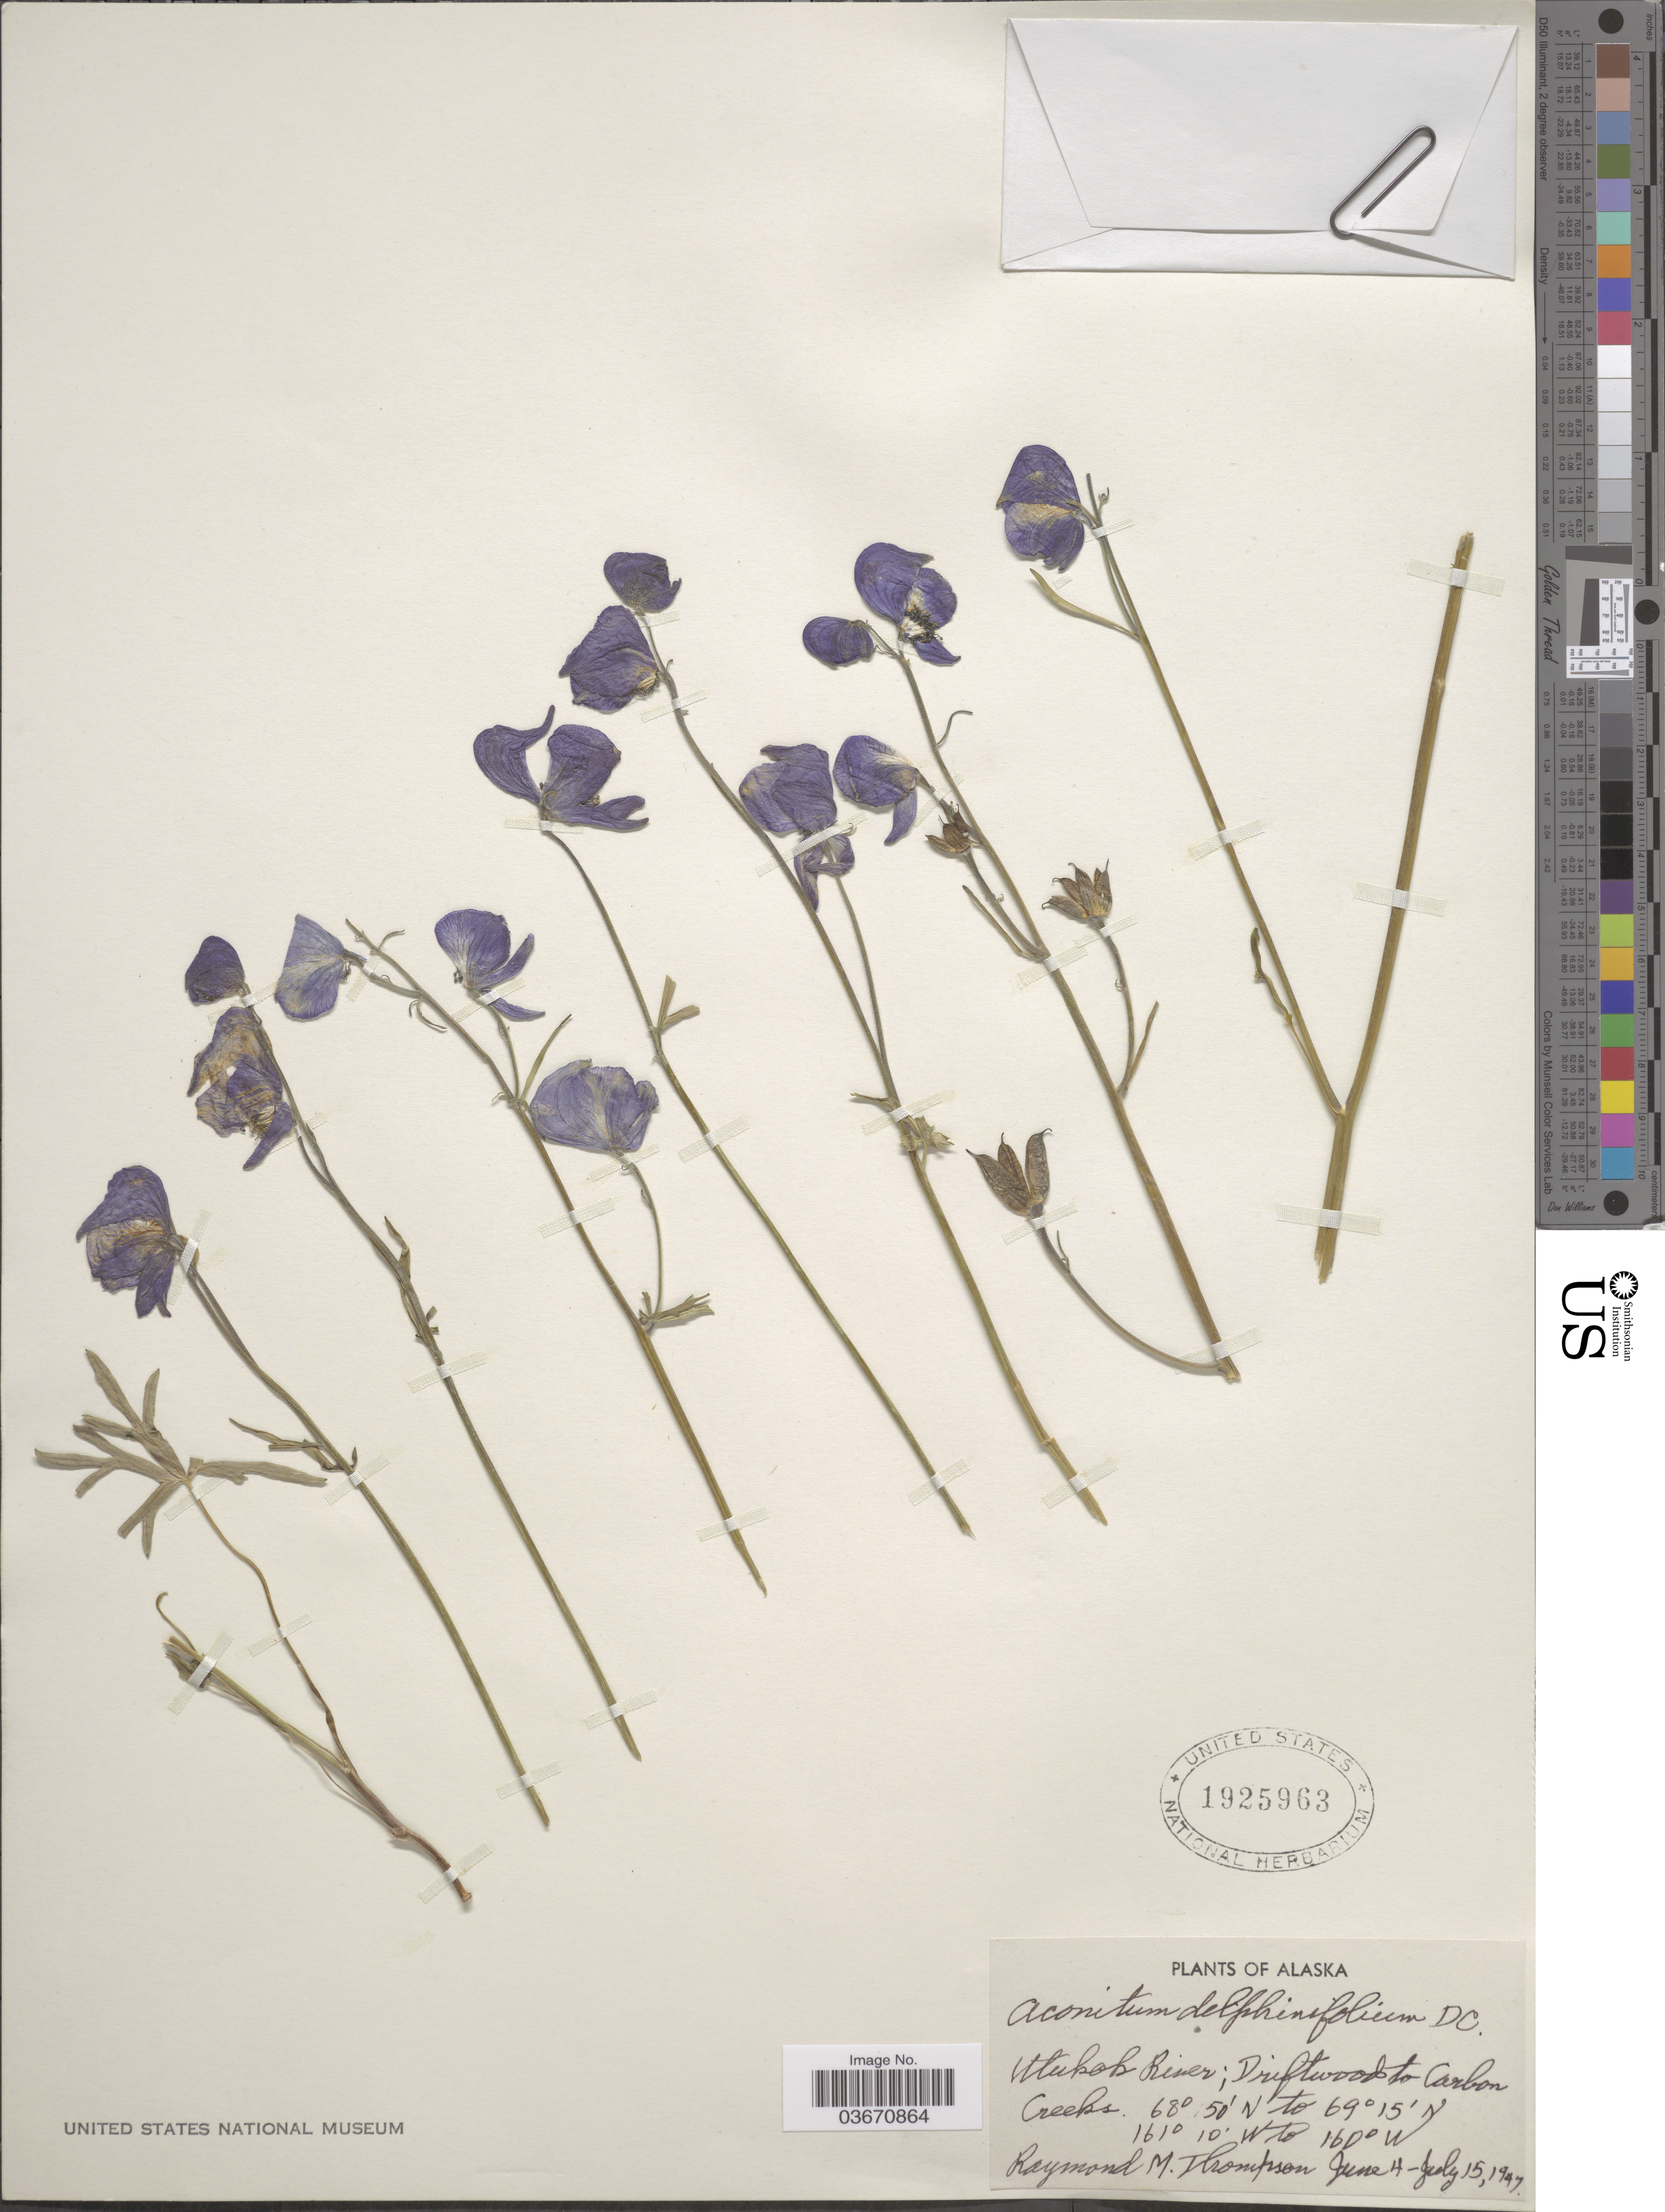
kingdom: Plantae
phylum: Tracheophyta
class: Magnoliopsida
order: Ranunculales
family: Ranunculaceae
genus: Aconitum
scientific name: Aconitum delphinifolium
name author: DC.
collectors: R. Thompson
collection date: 1947-06-04/1947-07-15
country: United States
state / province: Alaska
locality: Utukok River; Driftwoods at Carbon Creeks.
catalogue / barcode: US 1925963